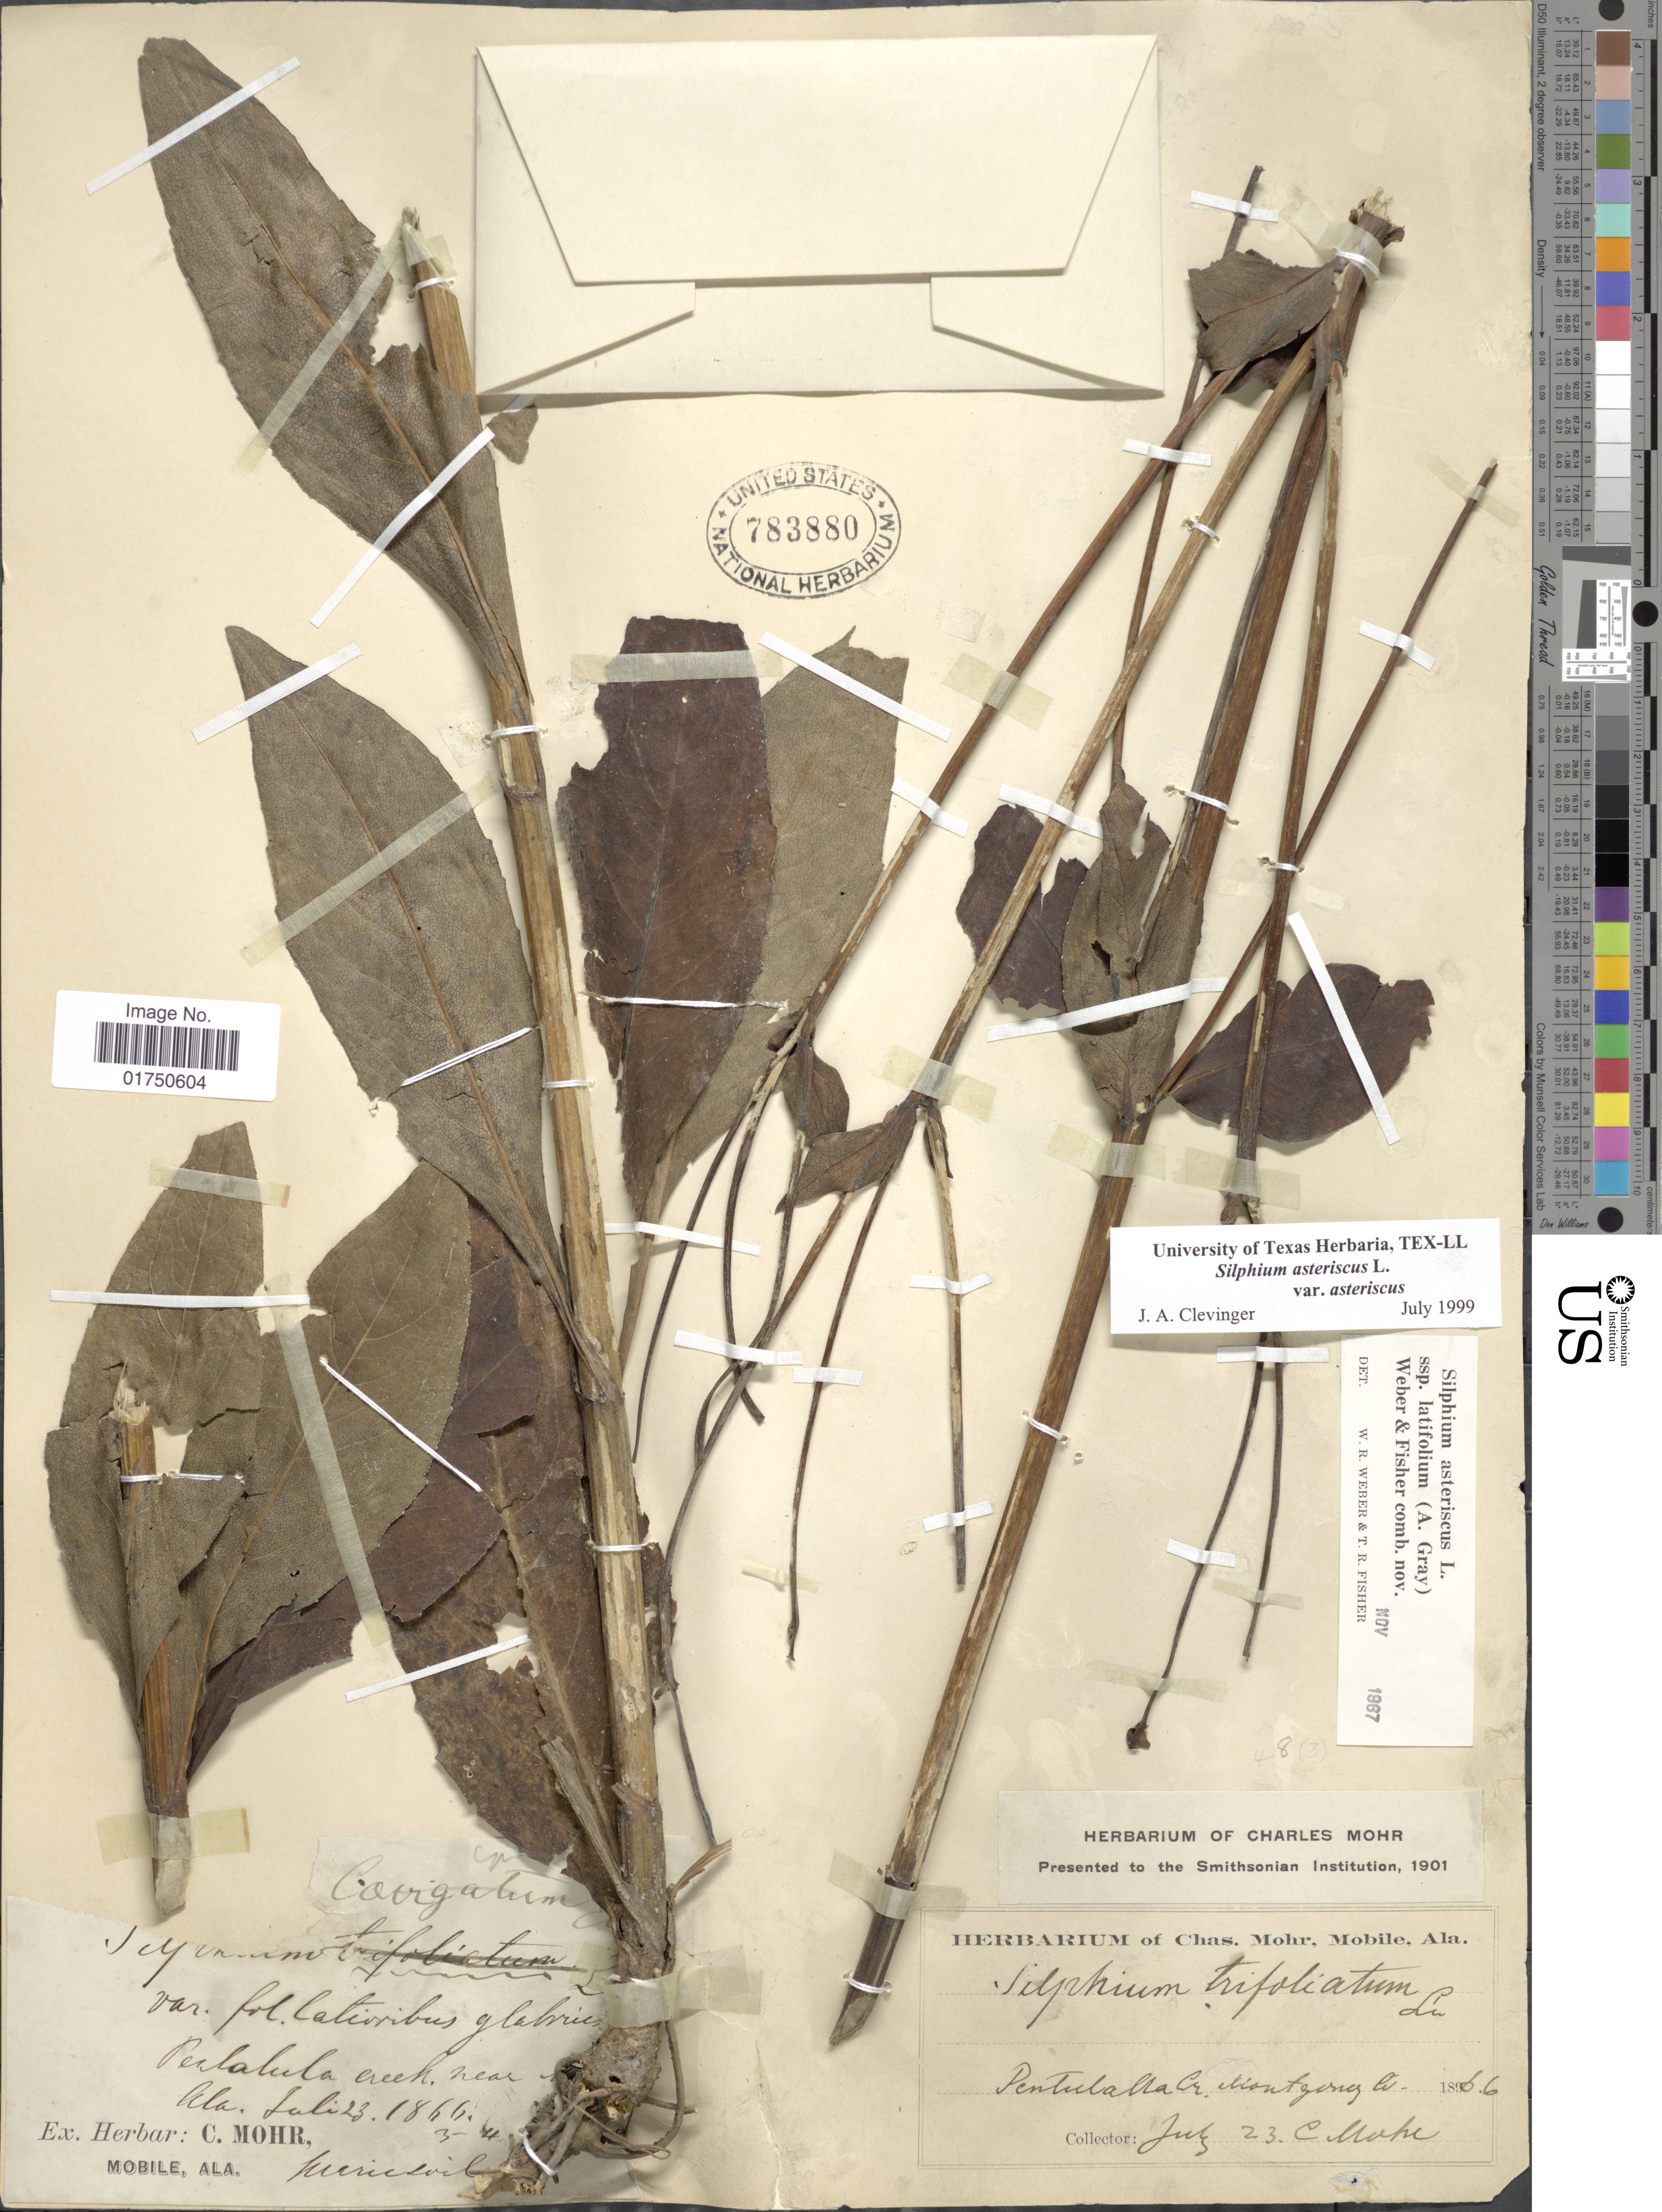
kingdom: Plantae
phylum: Tracheophyta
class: Magnoliopsida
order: Asterales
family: Asteraceae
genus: Silphium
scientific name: Silphium asteriscus var. asteriscus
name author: L.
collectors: C. T. Mohr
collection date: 1866-07-23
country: United States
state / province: Alabama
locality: Pentulalla Cr. Montgomery Co.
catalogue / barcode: US 783880